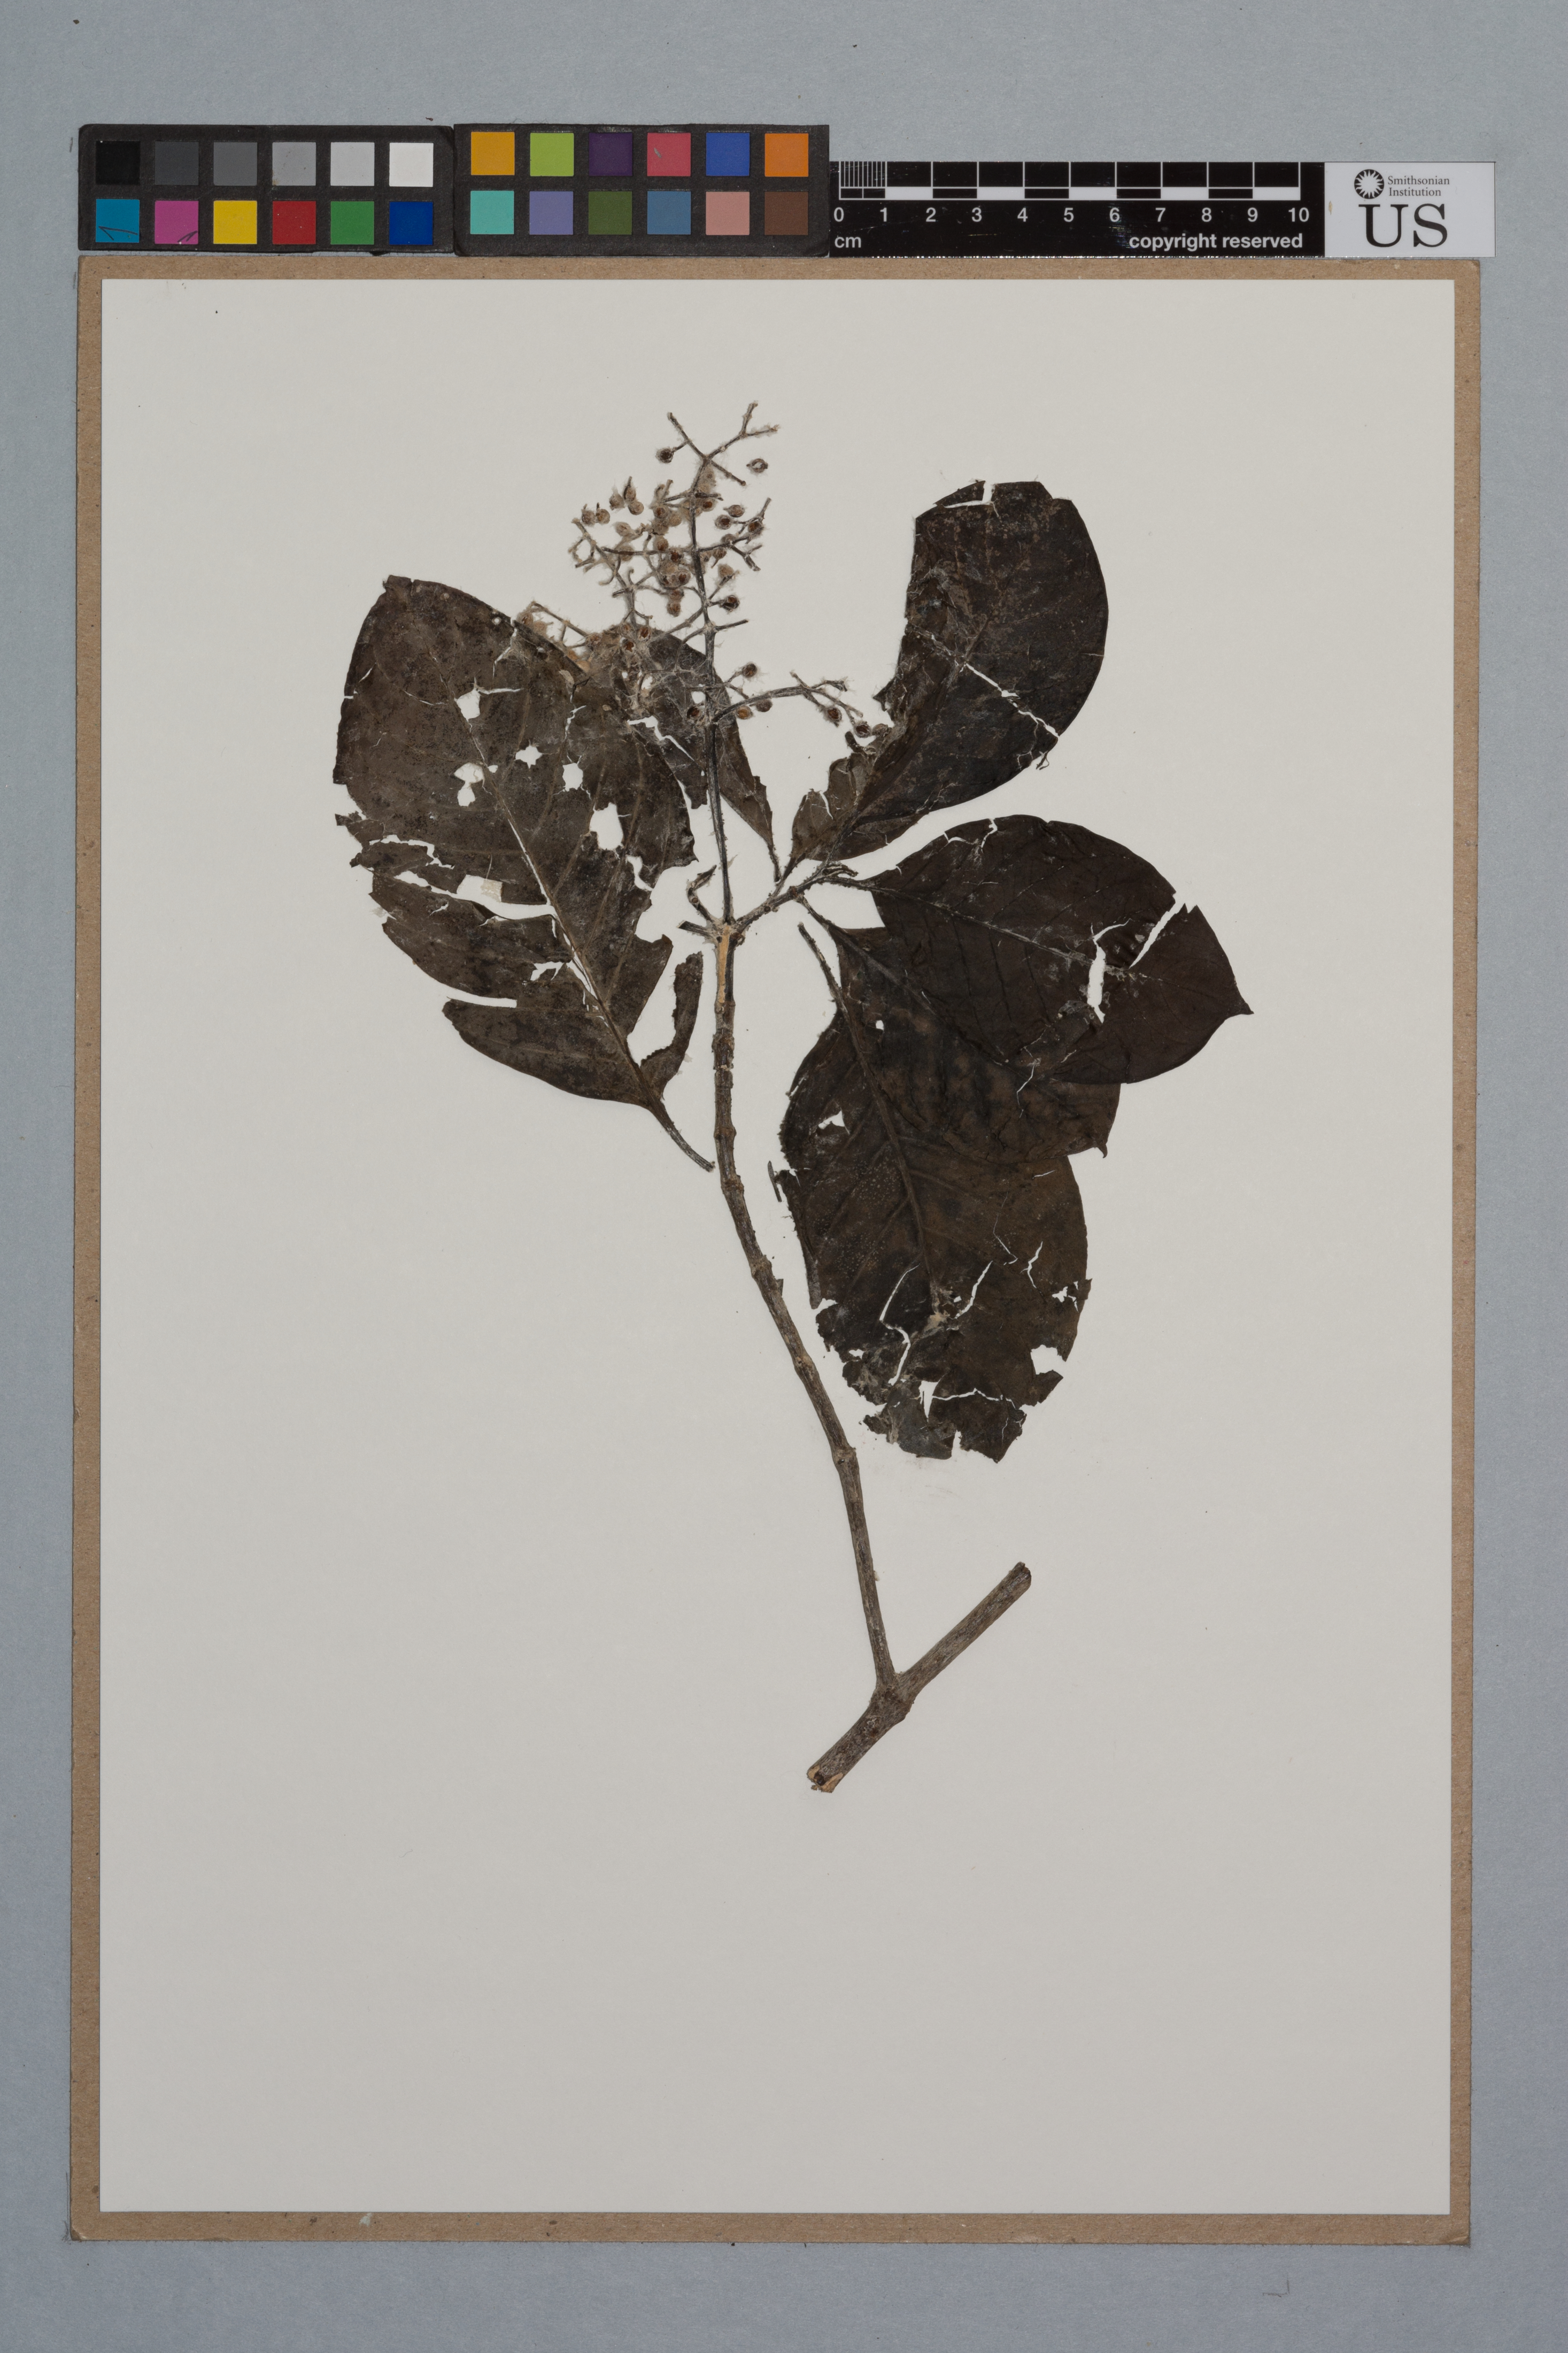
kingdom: Plantae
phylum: Tracheophyta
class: Magnoliopsida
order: Gentianales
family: Rubiaceae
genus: Psychotria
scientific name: Psychotria mapourioides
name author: DC.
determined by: Delprete, P. G., Herb. de Guyane Cay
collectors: S. Mori, C. A. Gracie, L. Flynn, W. Pagels, C. James, W. Capraro & L. Connick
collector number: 19211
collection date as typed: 28-Aug-88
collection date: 1988-08-28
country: French Guiana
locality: Saül, on short cut to airport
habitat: Secondary vegetation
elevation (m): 200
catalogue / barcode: US 3239593